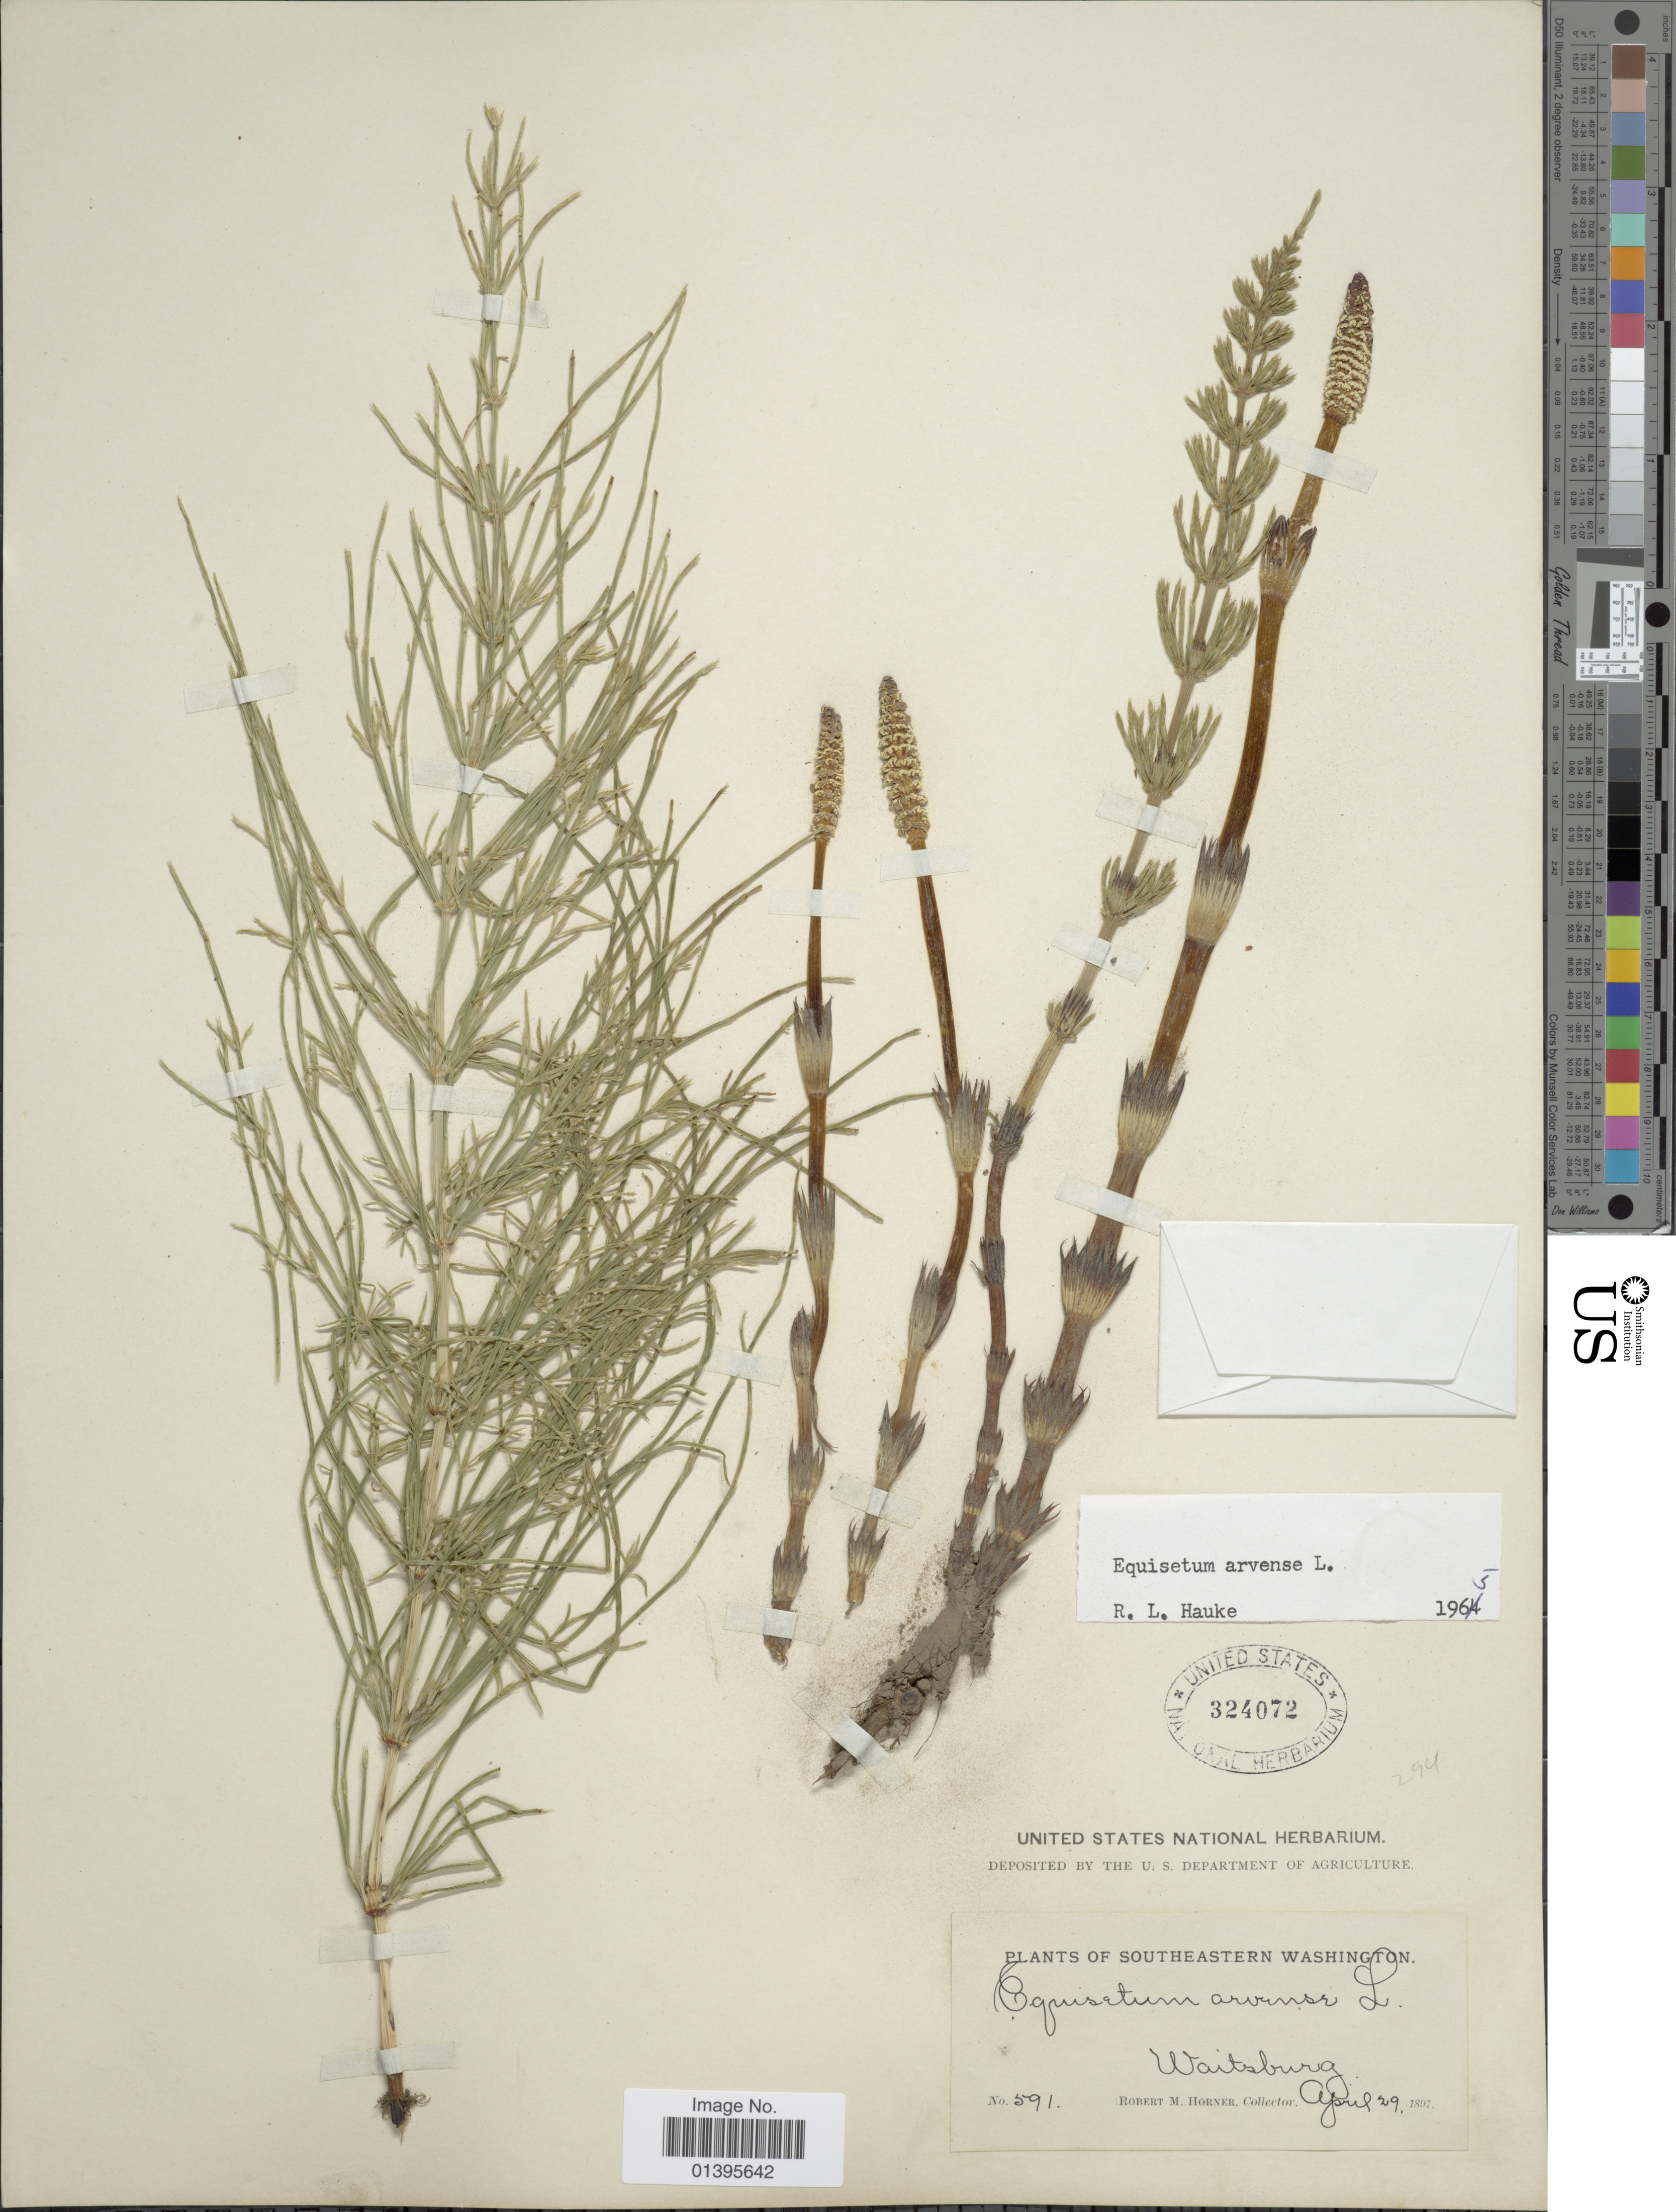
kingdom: Plantae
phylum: Tracheophyta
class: Polypodiopsida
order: Equisetales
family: Equisetaceae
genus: Equisetum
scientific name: Equisetum arvense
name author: L.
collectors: R. Horner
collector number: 591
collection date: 1897-04-29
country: United States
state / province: Washington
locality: Southeastern Washington, Waitsburg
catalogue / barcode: US 324072